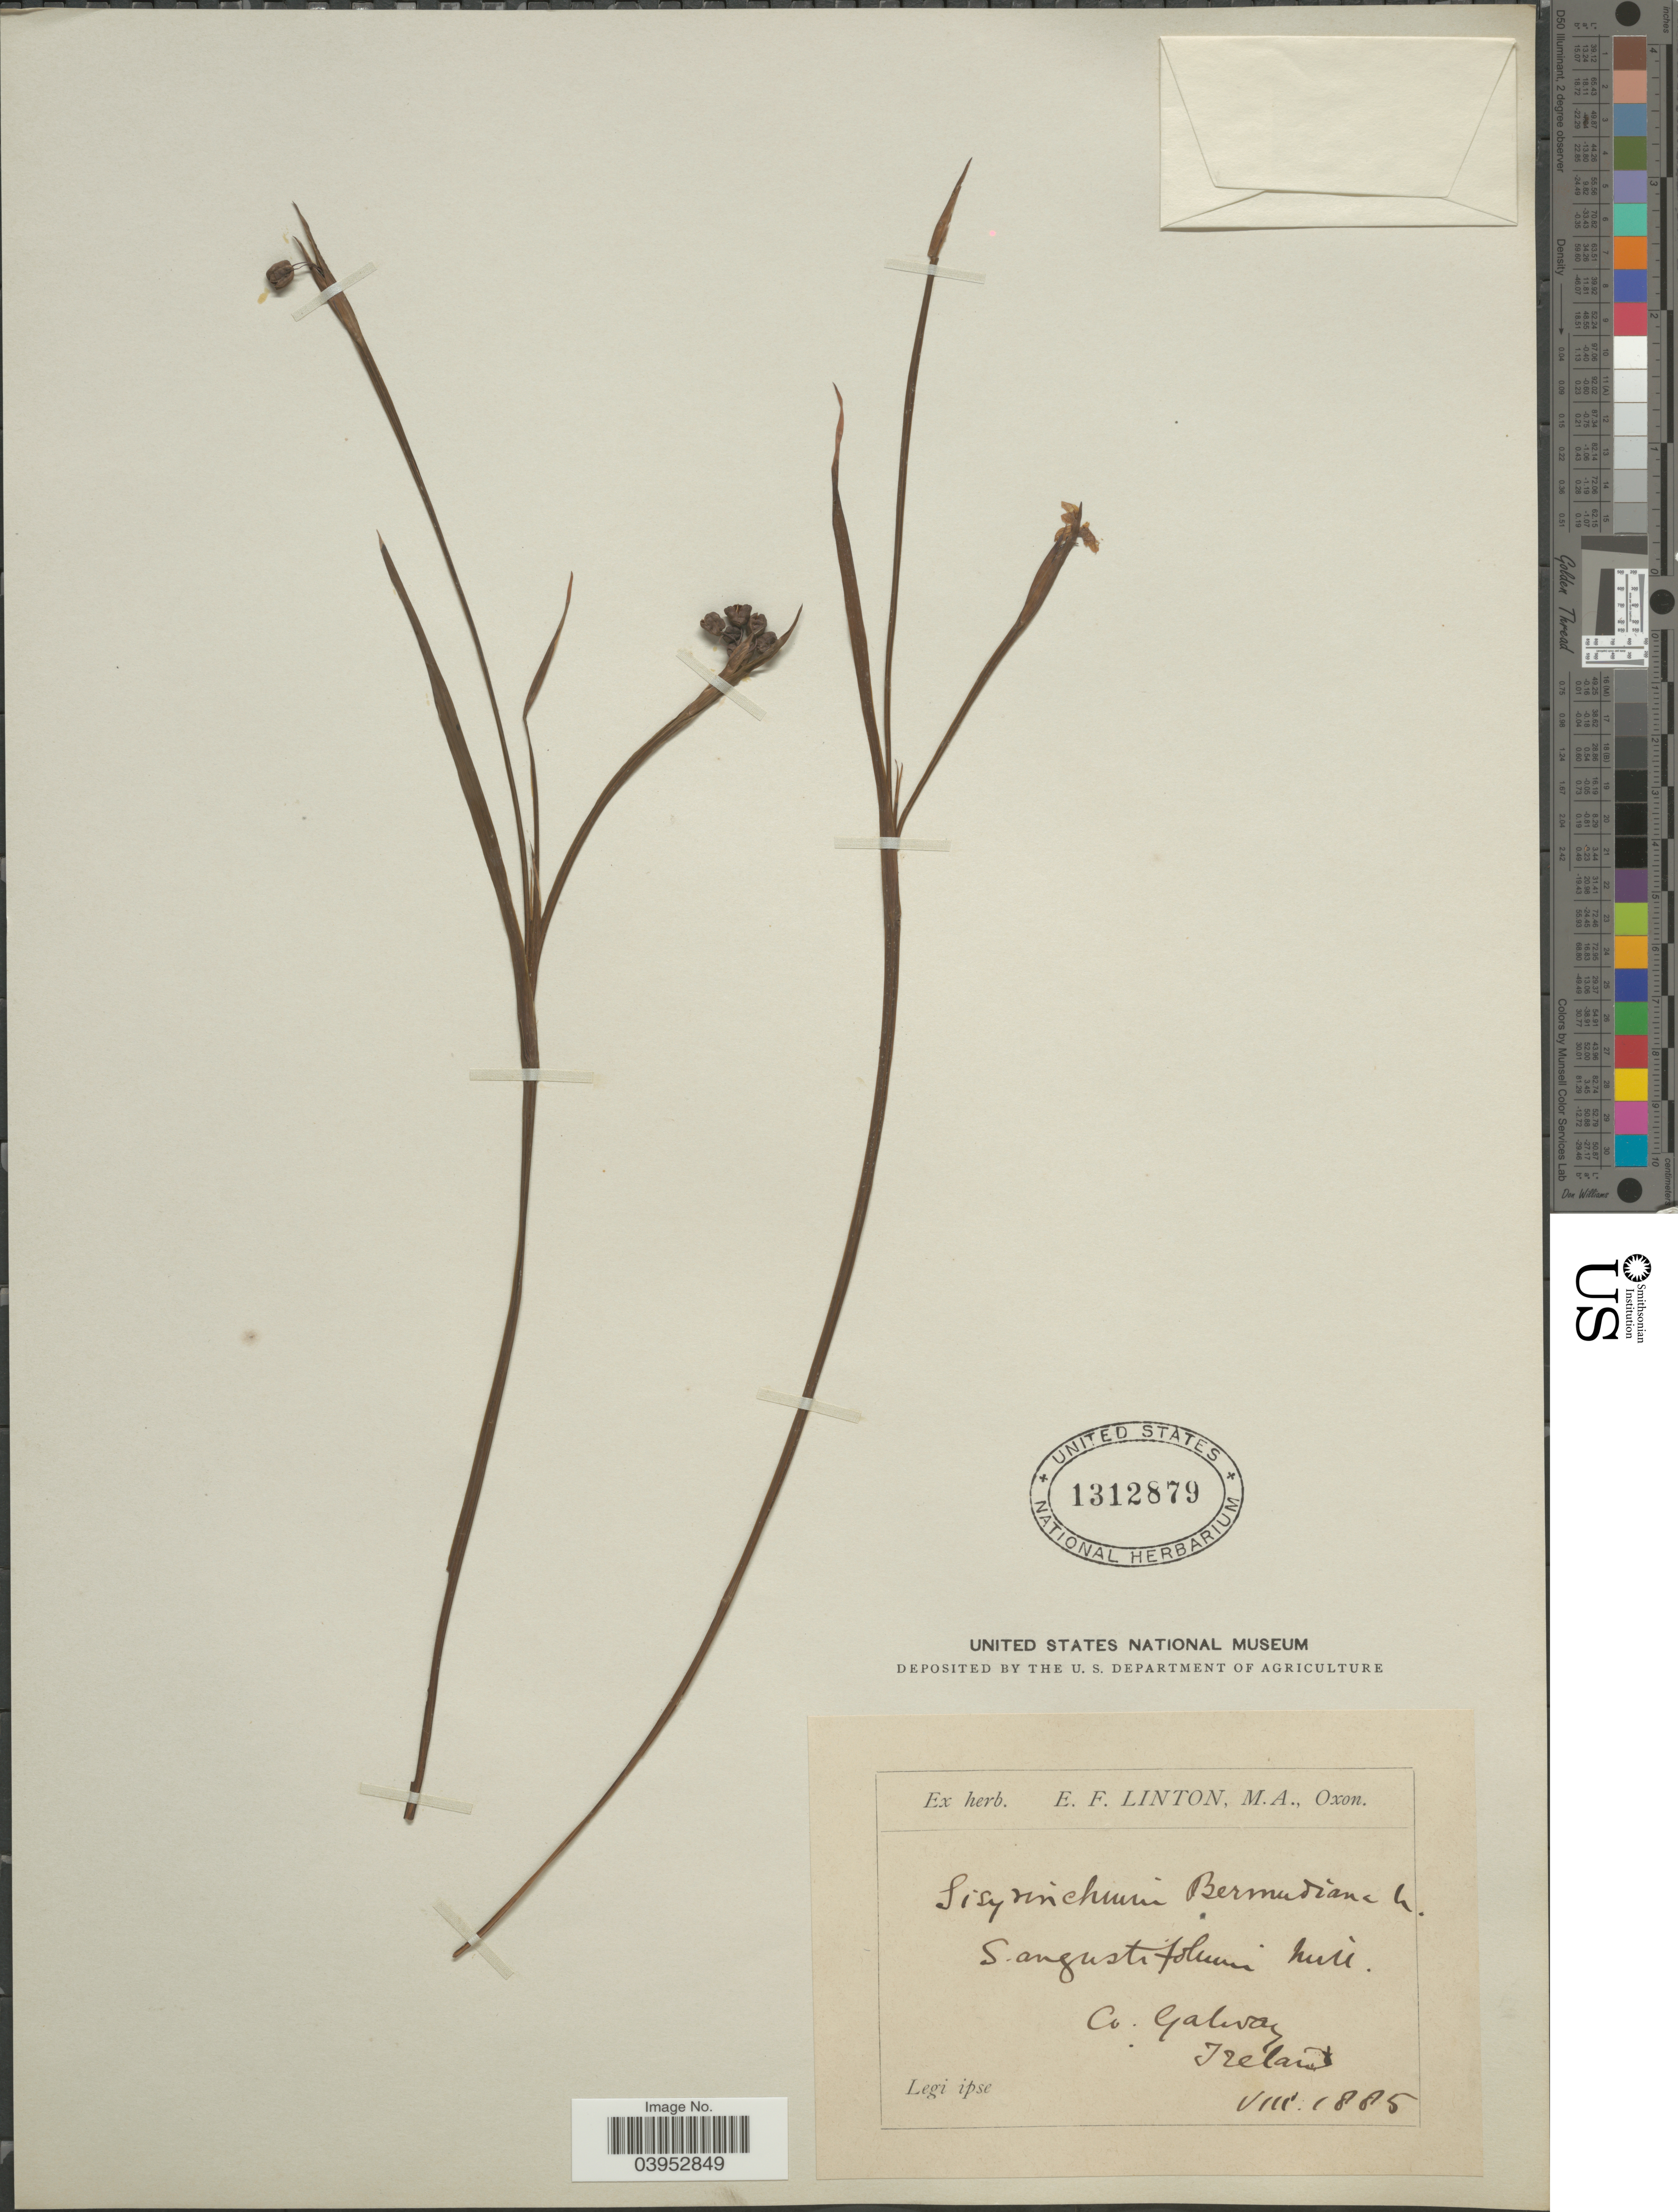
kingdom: Plantae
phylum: Tracheophyta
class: Liliopsida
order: Asparagales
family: Iridaceae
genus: Sisyrinchium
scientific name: Sisyrinchium bermudiana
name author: L.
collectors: E. Linton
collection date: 1885-08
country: Ireland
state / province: Connaught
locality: Co. Galway.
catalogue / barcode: US 1312879